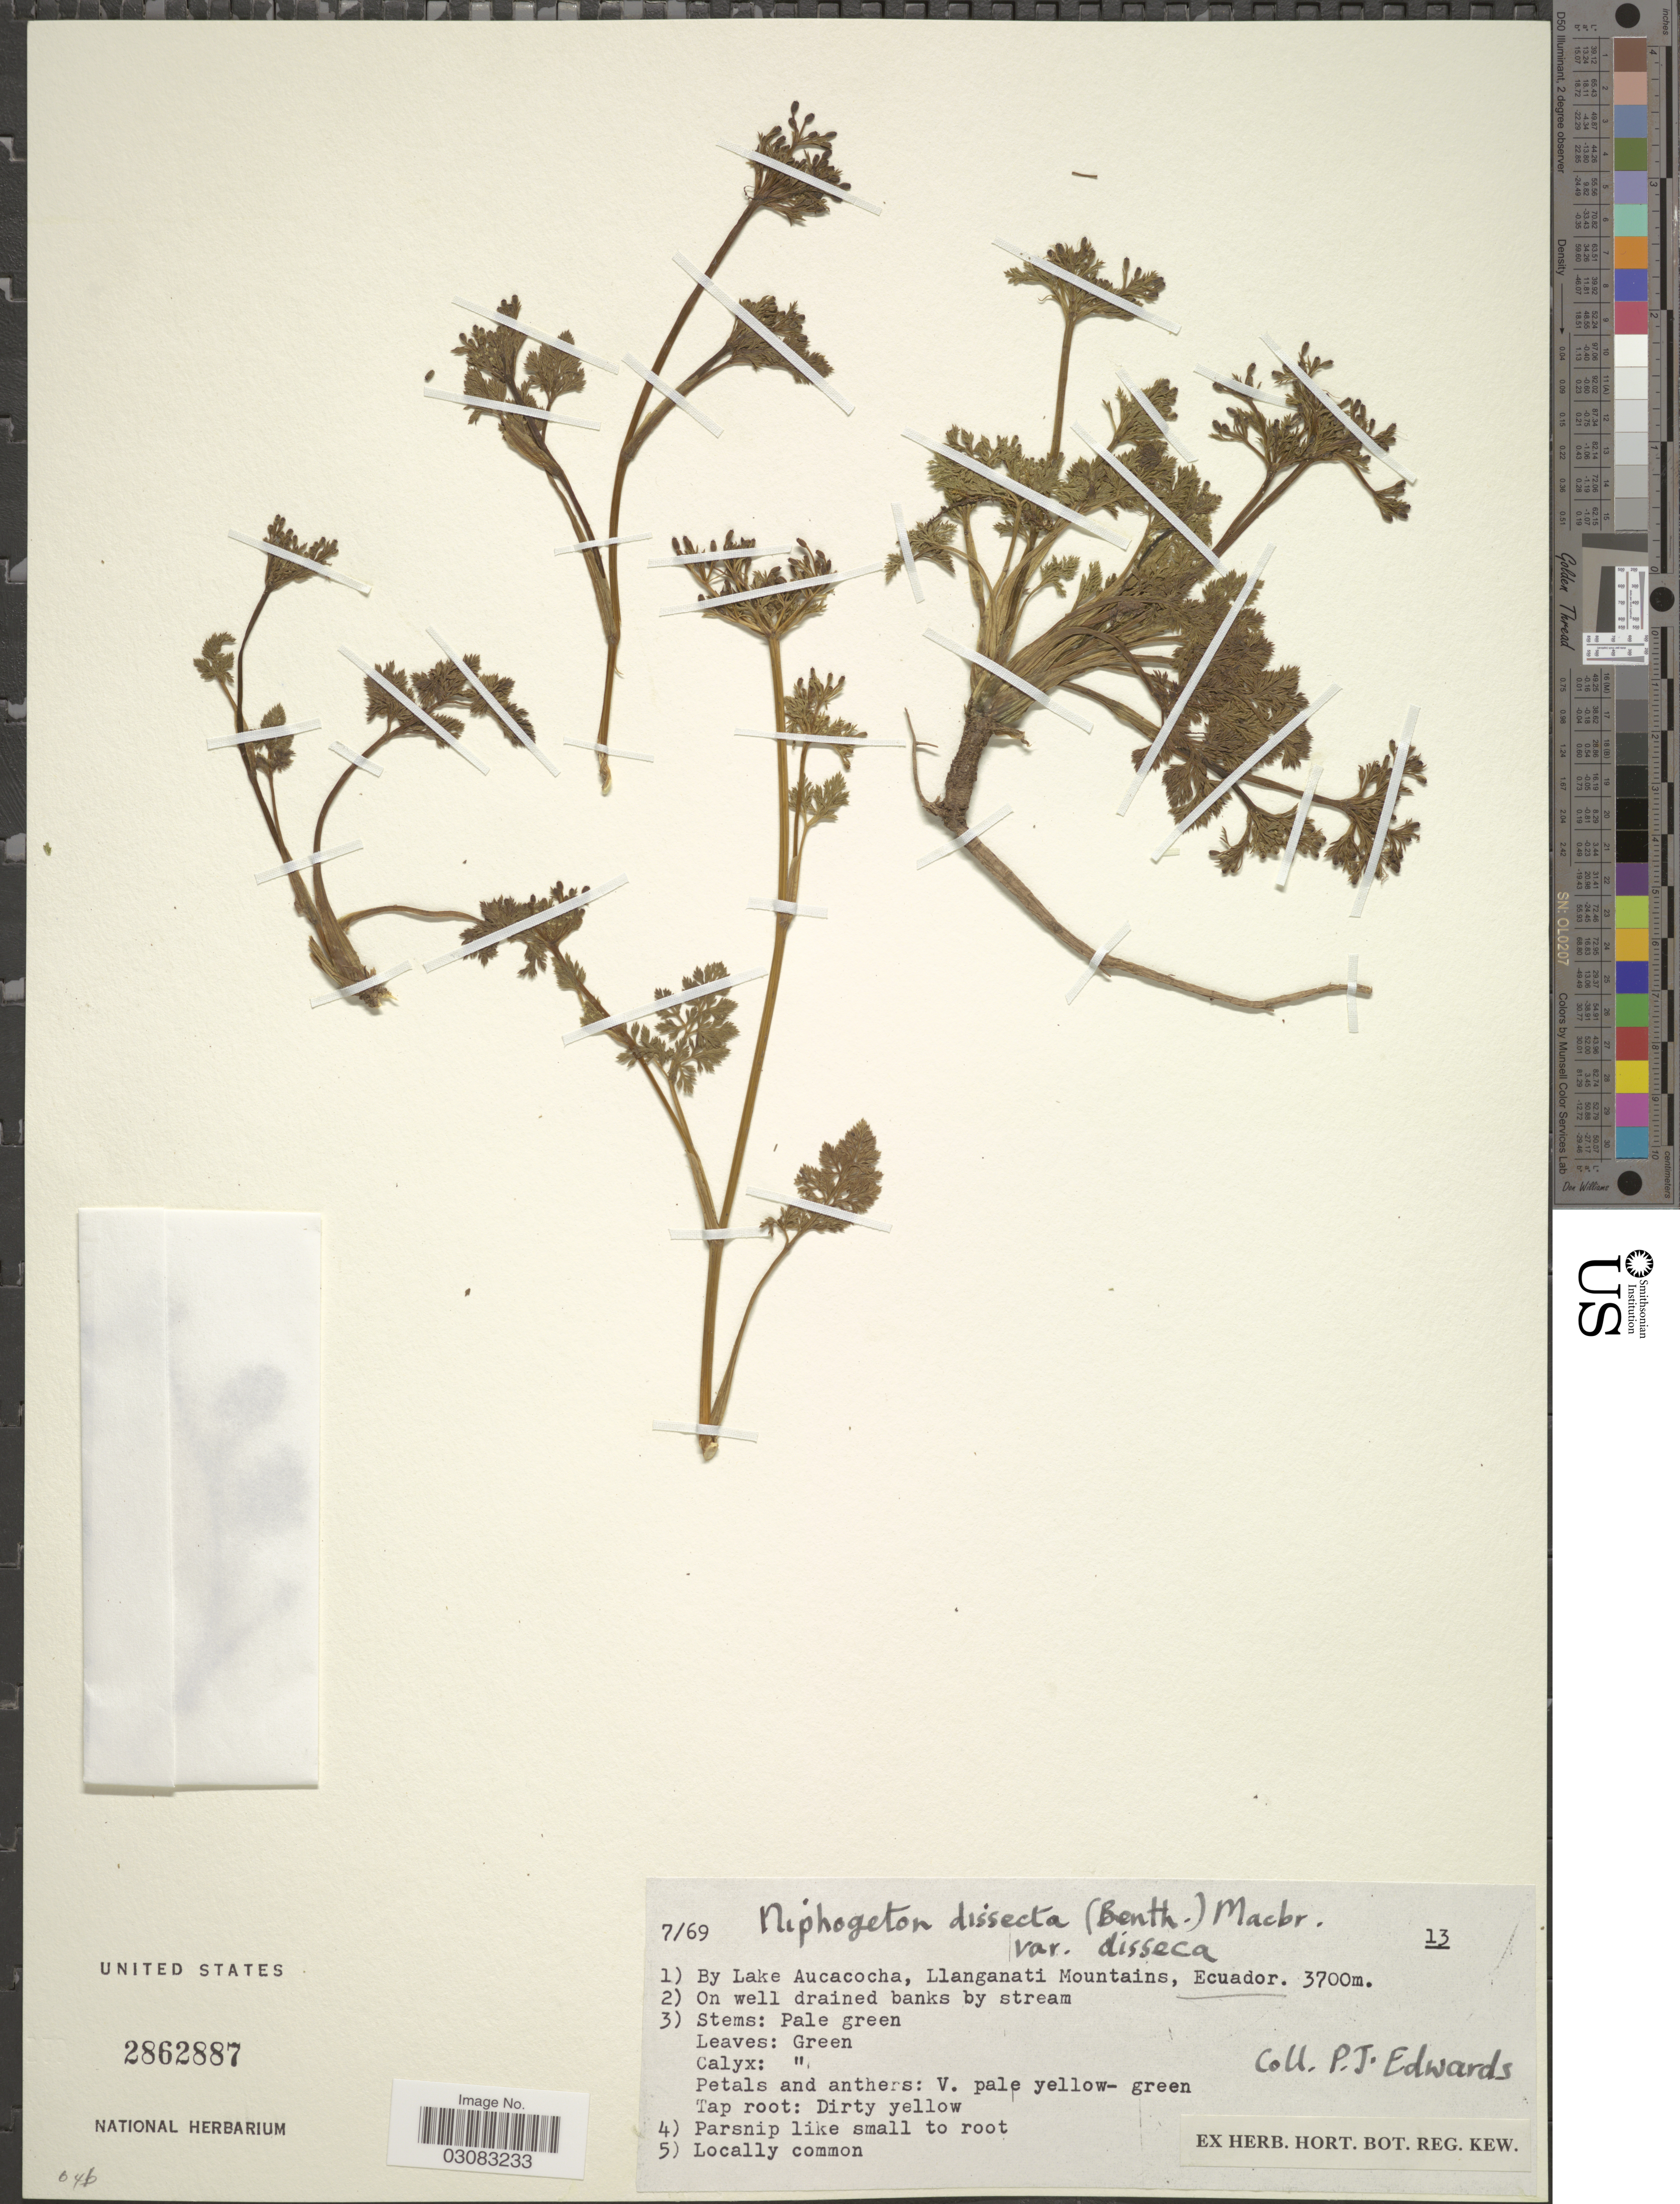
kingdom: Plantae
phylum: Tracheophyta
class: Magnoliopsida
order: Apiales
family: Apiaceae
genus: Niphogeton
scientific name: Niphogeton dissecta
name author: (Benth.) J.F. Macbr.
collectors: P. Edwards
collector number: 13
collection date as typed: Transcribed d/m/y: /7/69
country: Ecuador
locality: By Lake Aucacocha, Llanganati Mountains.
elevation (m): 3700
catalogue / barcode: US 2862887